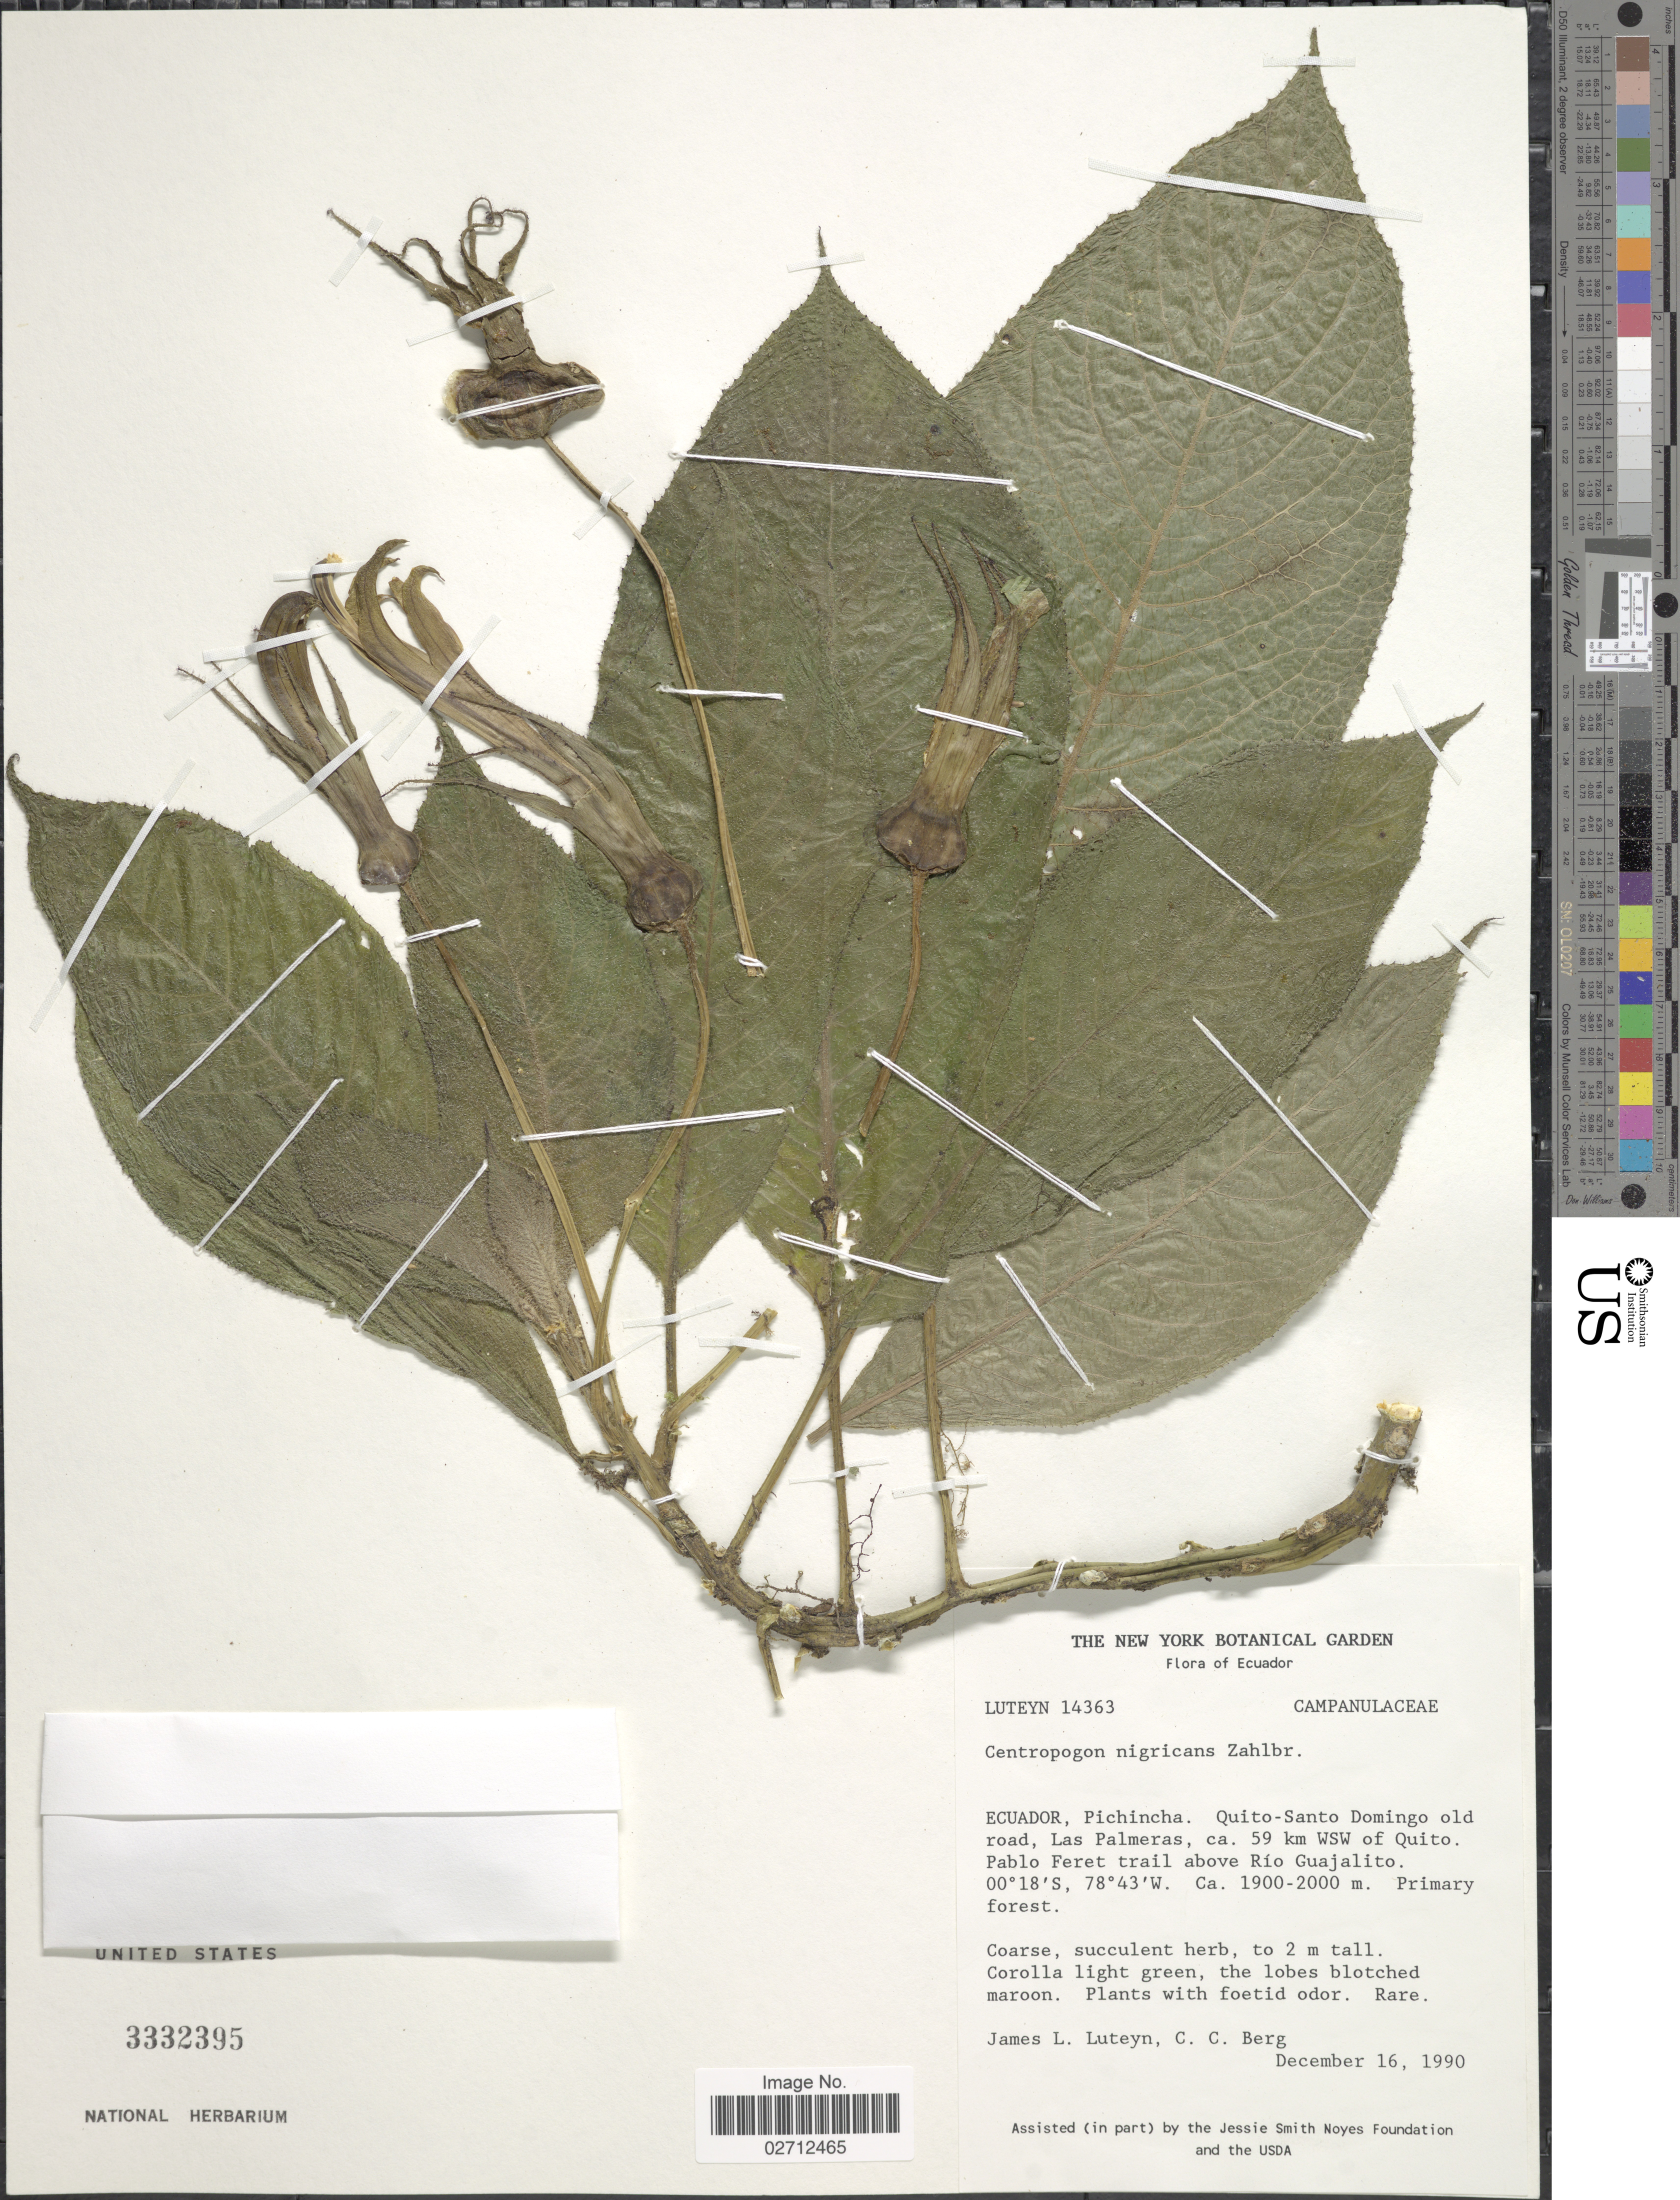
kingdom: Plantae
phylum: Tracheophyta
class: Magnoliopsida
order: Asterales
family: Campanulaceae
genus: Centropogon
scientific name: Centropogon nigricans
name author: Zahlbr.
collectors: J. L. Luteyn & C. C. Berg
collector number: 14363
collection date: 1990-12-16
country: Ecuador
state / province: Pichincha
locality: Quito-Santo Domingo old road, Las Palmeras, ca. 59 km WSW of Quito. Pablo Feret trail above Río Guajalito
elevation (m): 1900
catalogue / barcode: US 3332395